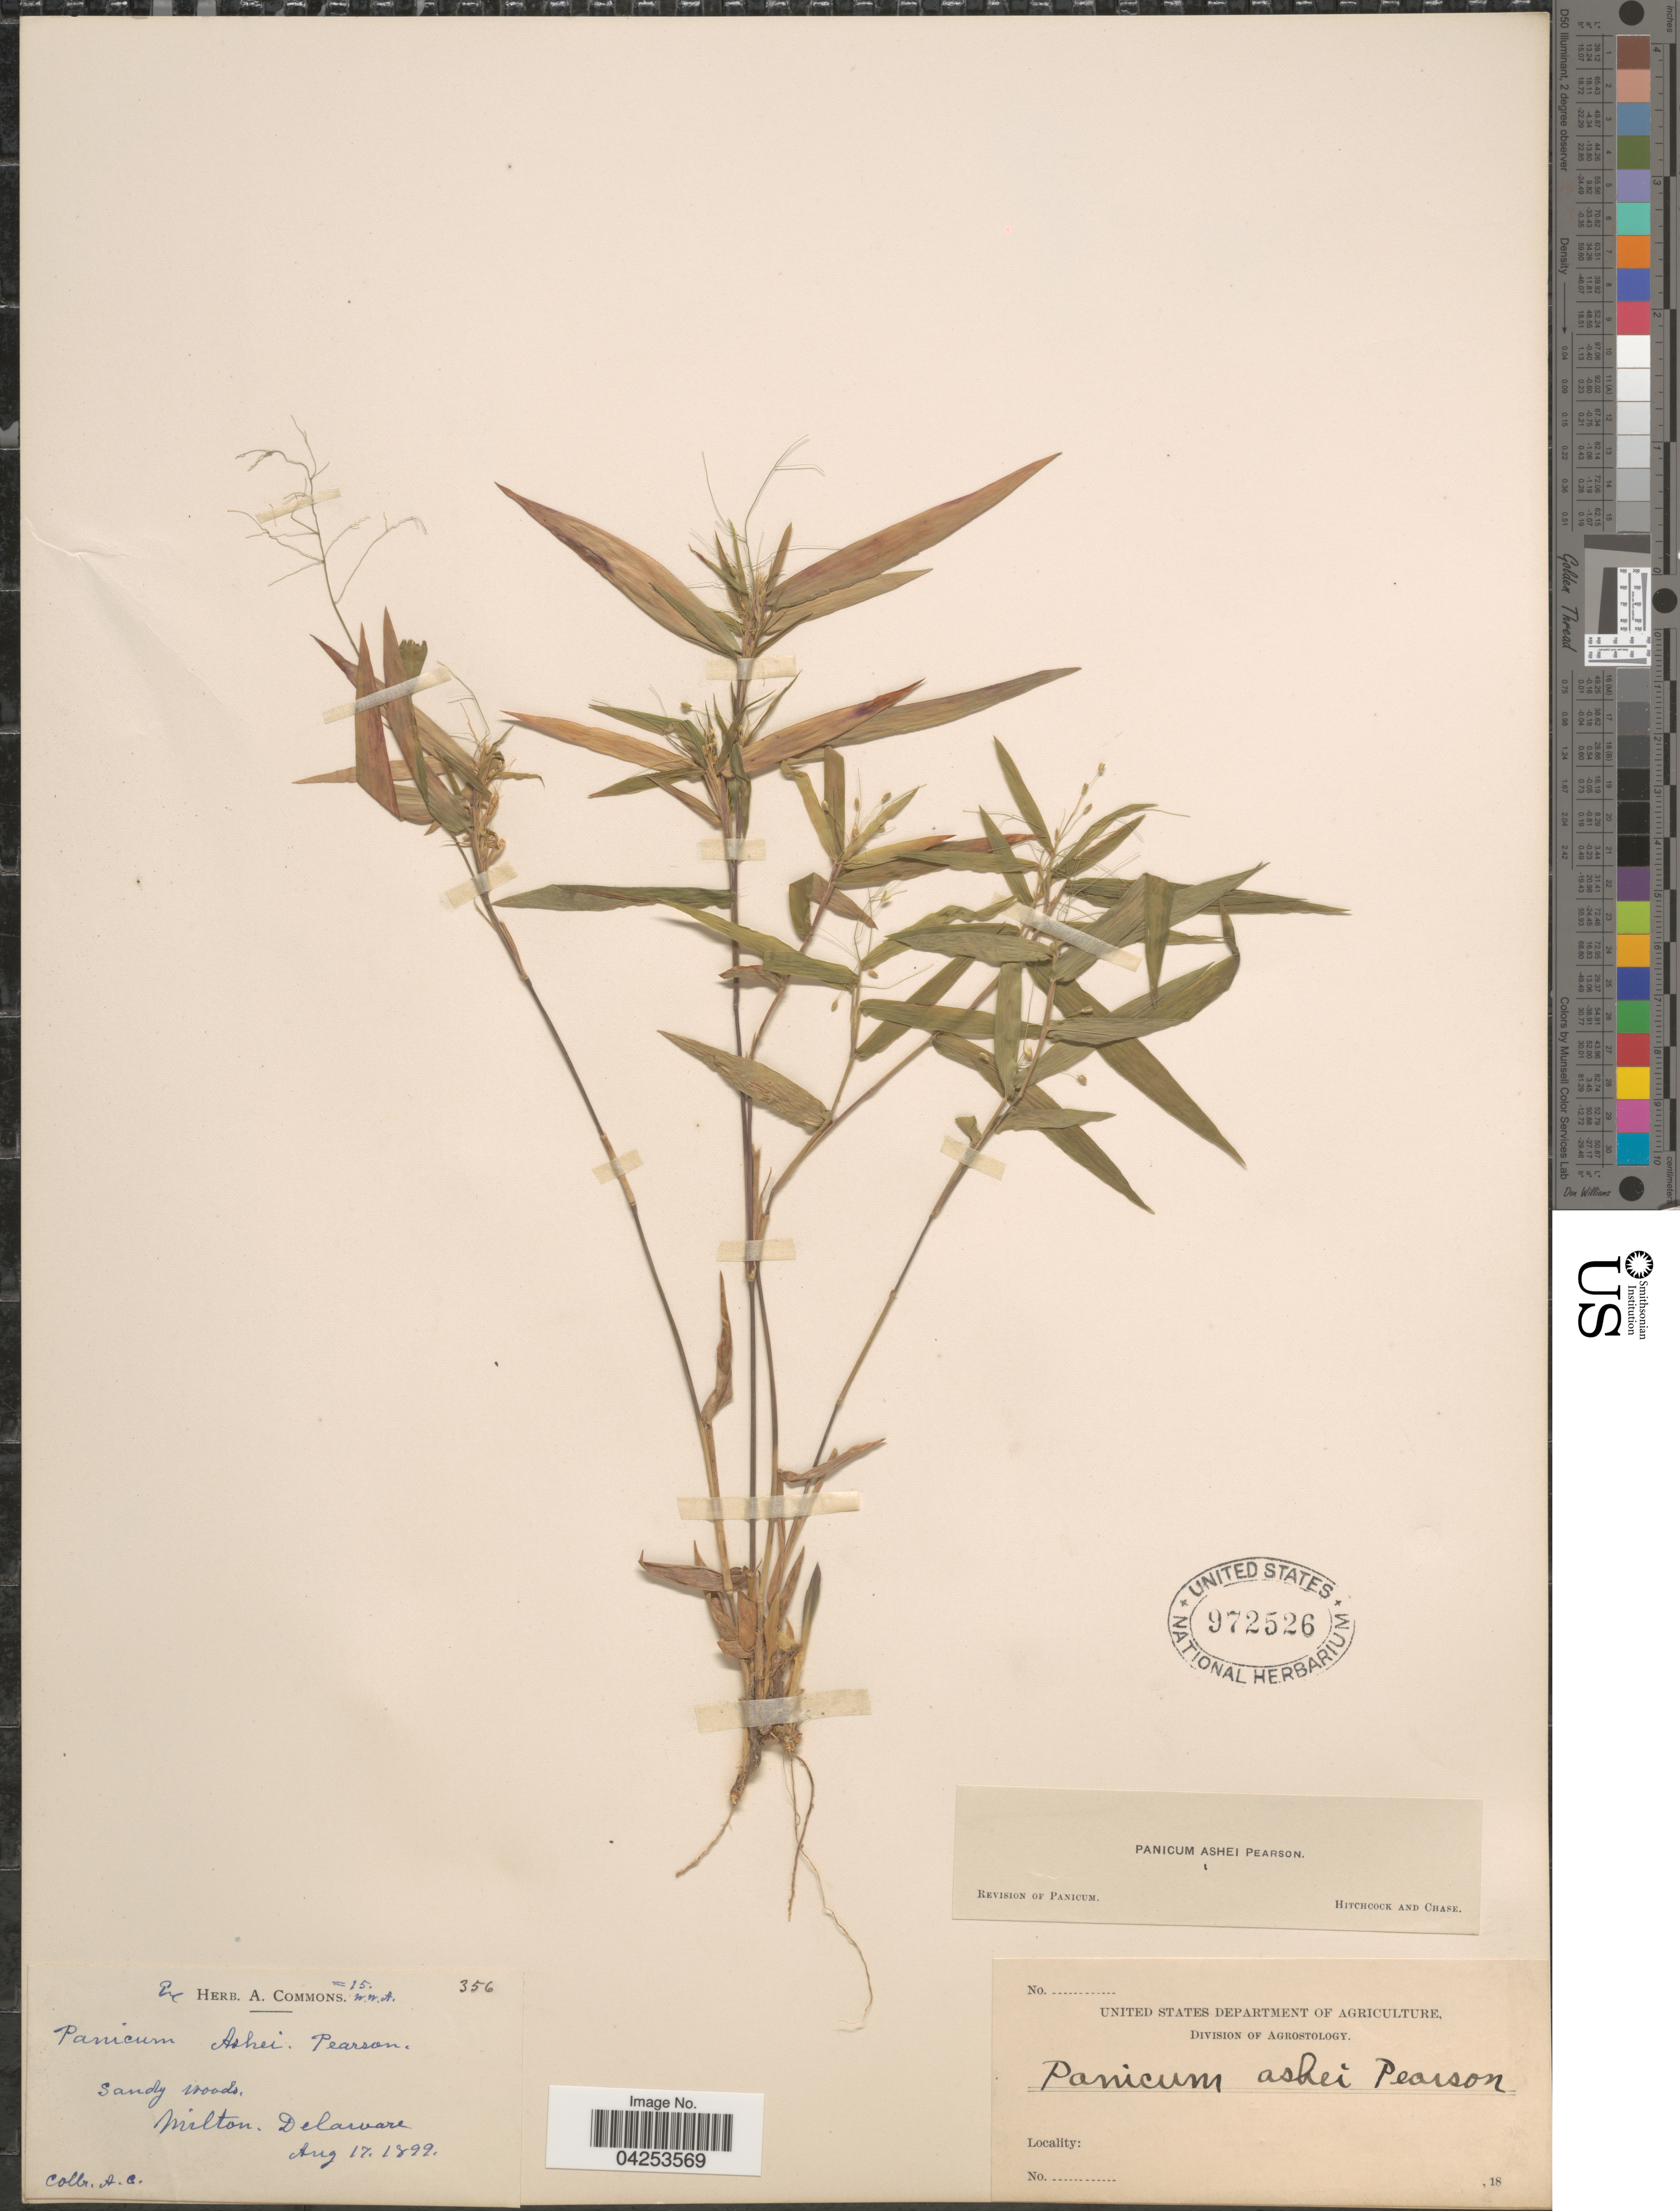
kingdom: Plantae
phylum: Tracheophyta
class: Liliopsida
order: Poales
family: Poaceae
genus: Dichanthelium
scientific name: Dichanthelium commutatum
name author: (Schult.) Gould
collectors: A. Commons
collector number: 356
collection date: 1899-08-17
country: United States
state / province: Delaware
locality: Sandy Woods, Milton.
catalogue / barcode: US 972526